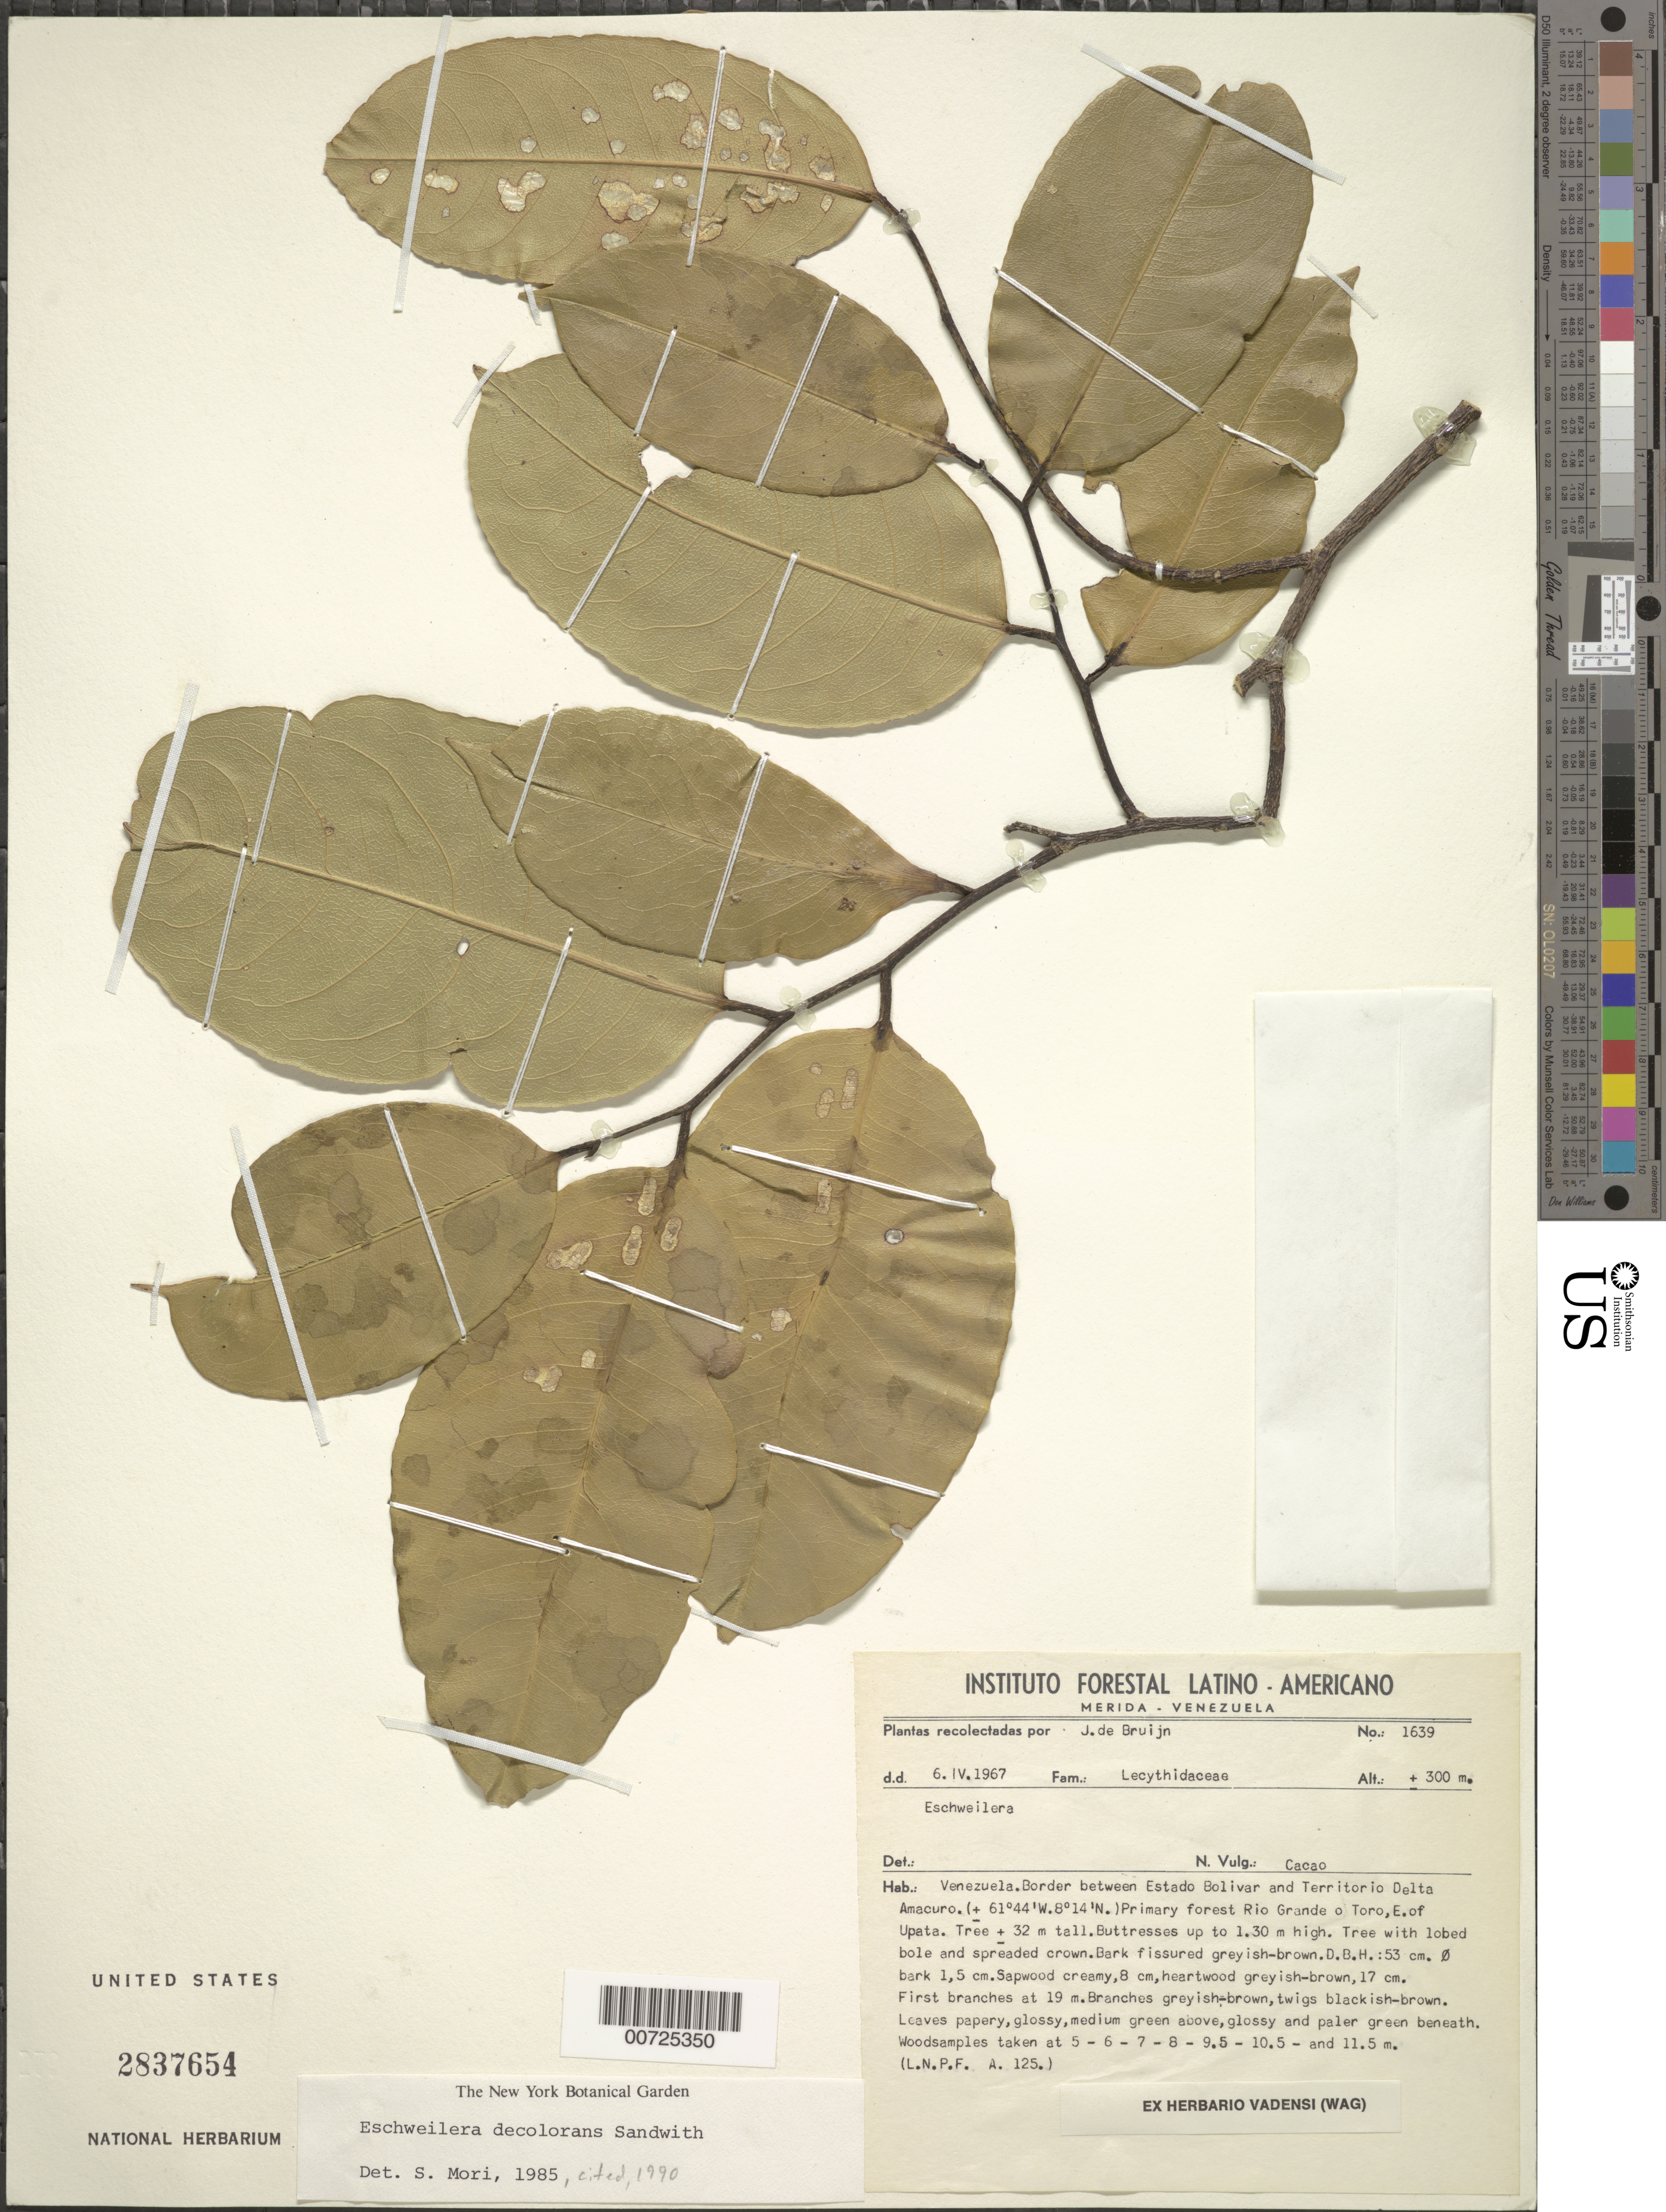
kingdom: Plantae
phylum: Tracheophyta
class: Magnoliopsida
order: Ericales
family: Lecythidaceae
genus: Eschweilera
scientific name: Eschweilera decolorans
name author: Sandwith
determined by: Mori, Scott A.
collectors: J. Bruijn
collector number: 1639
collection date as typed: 6-Apr-67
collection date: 1967-04-06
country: Venezuela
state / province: Bolívar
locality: Estado Bolívar and Territorío Delta Amacuro border, near Río Grande o Toro, E of Upata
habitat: Primary forest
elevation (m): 300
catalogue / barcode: US 2837654